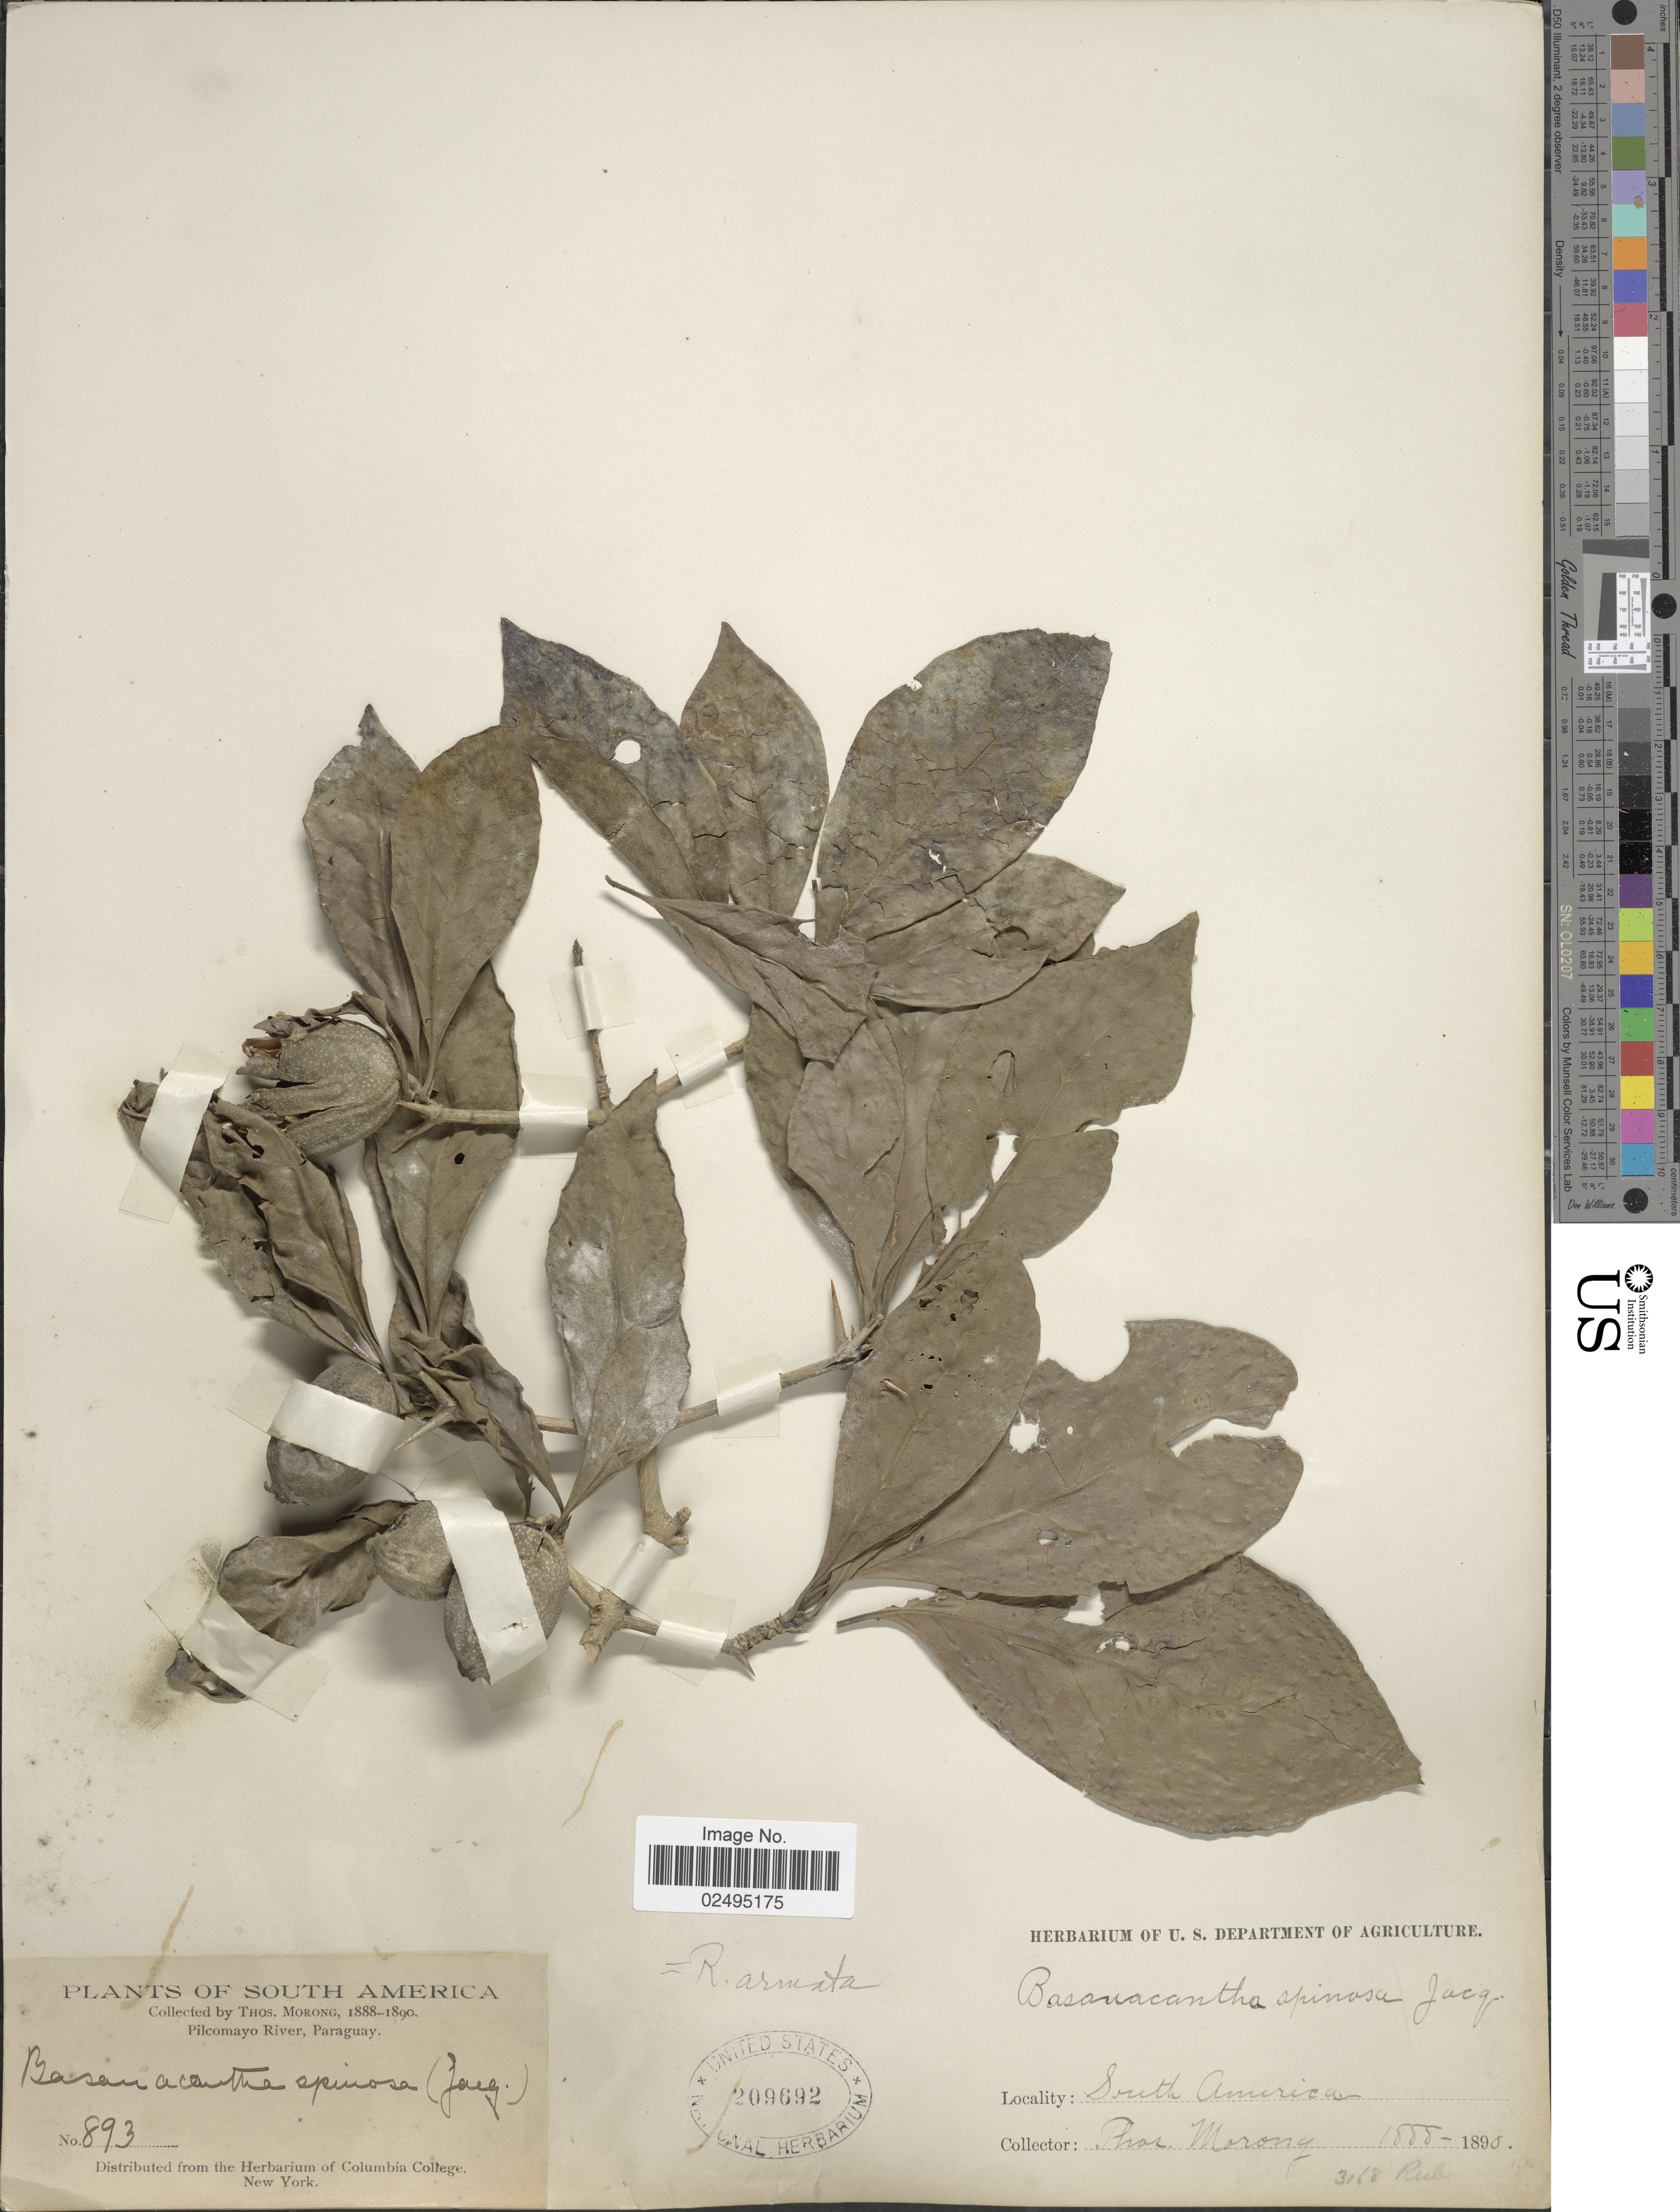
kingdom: Plantae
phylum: Tracheophyta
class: Magnoliopsida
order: Gentianales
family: Rubiaceae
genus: Randia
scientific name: Randia armata var. pubescens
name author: (Kunth) R. Knuth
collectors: ex herb. T. Morong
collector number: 893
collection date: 1888/1893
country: Paraguay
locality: Pilcomayo River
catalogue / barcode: US 209692